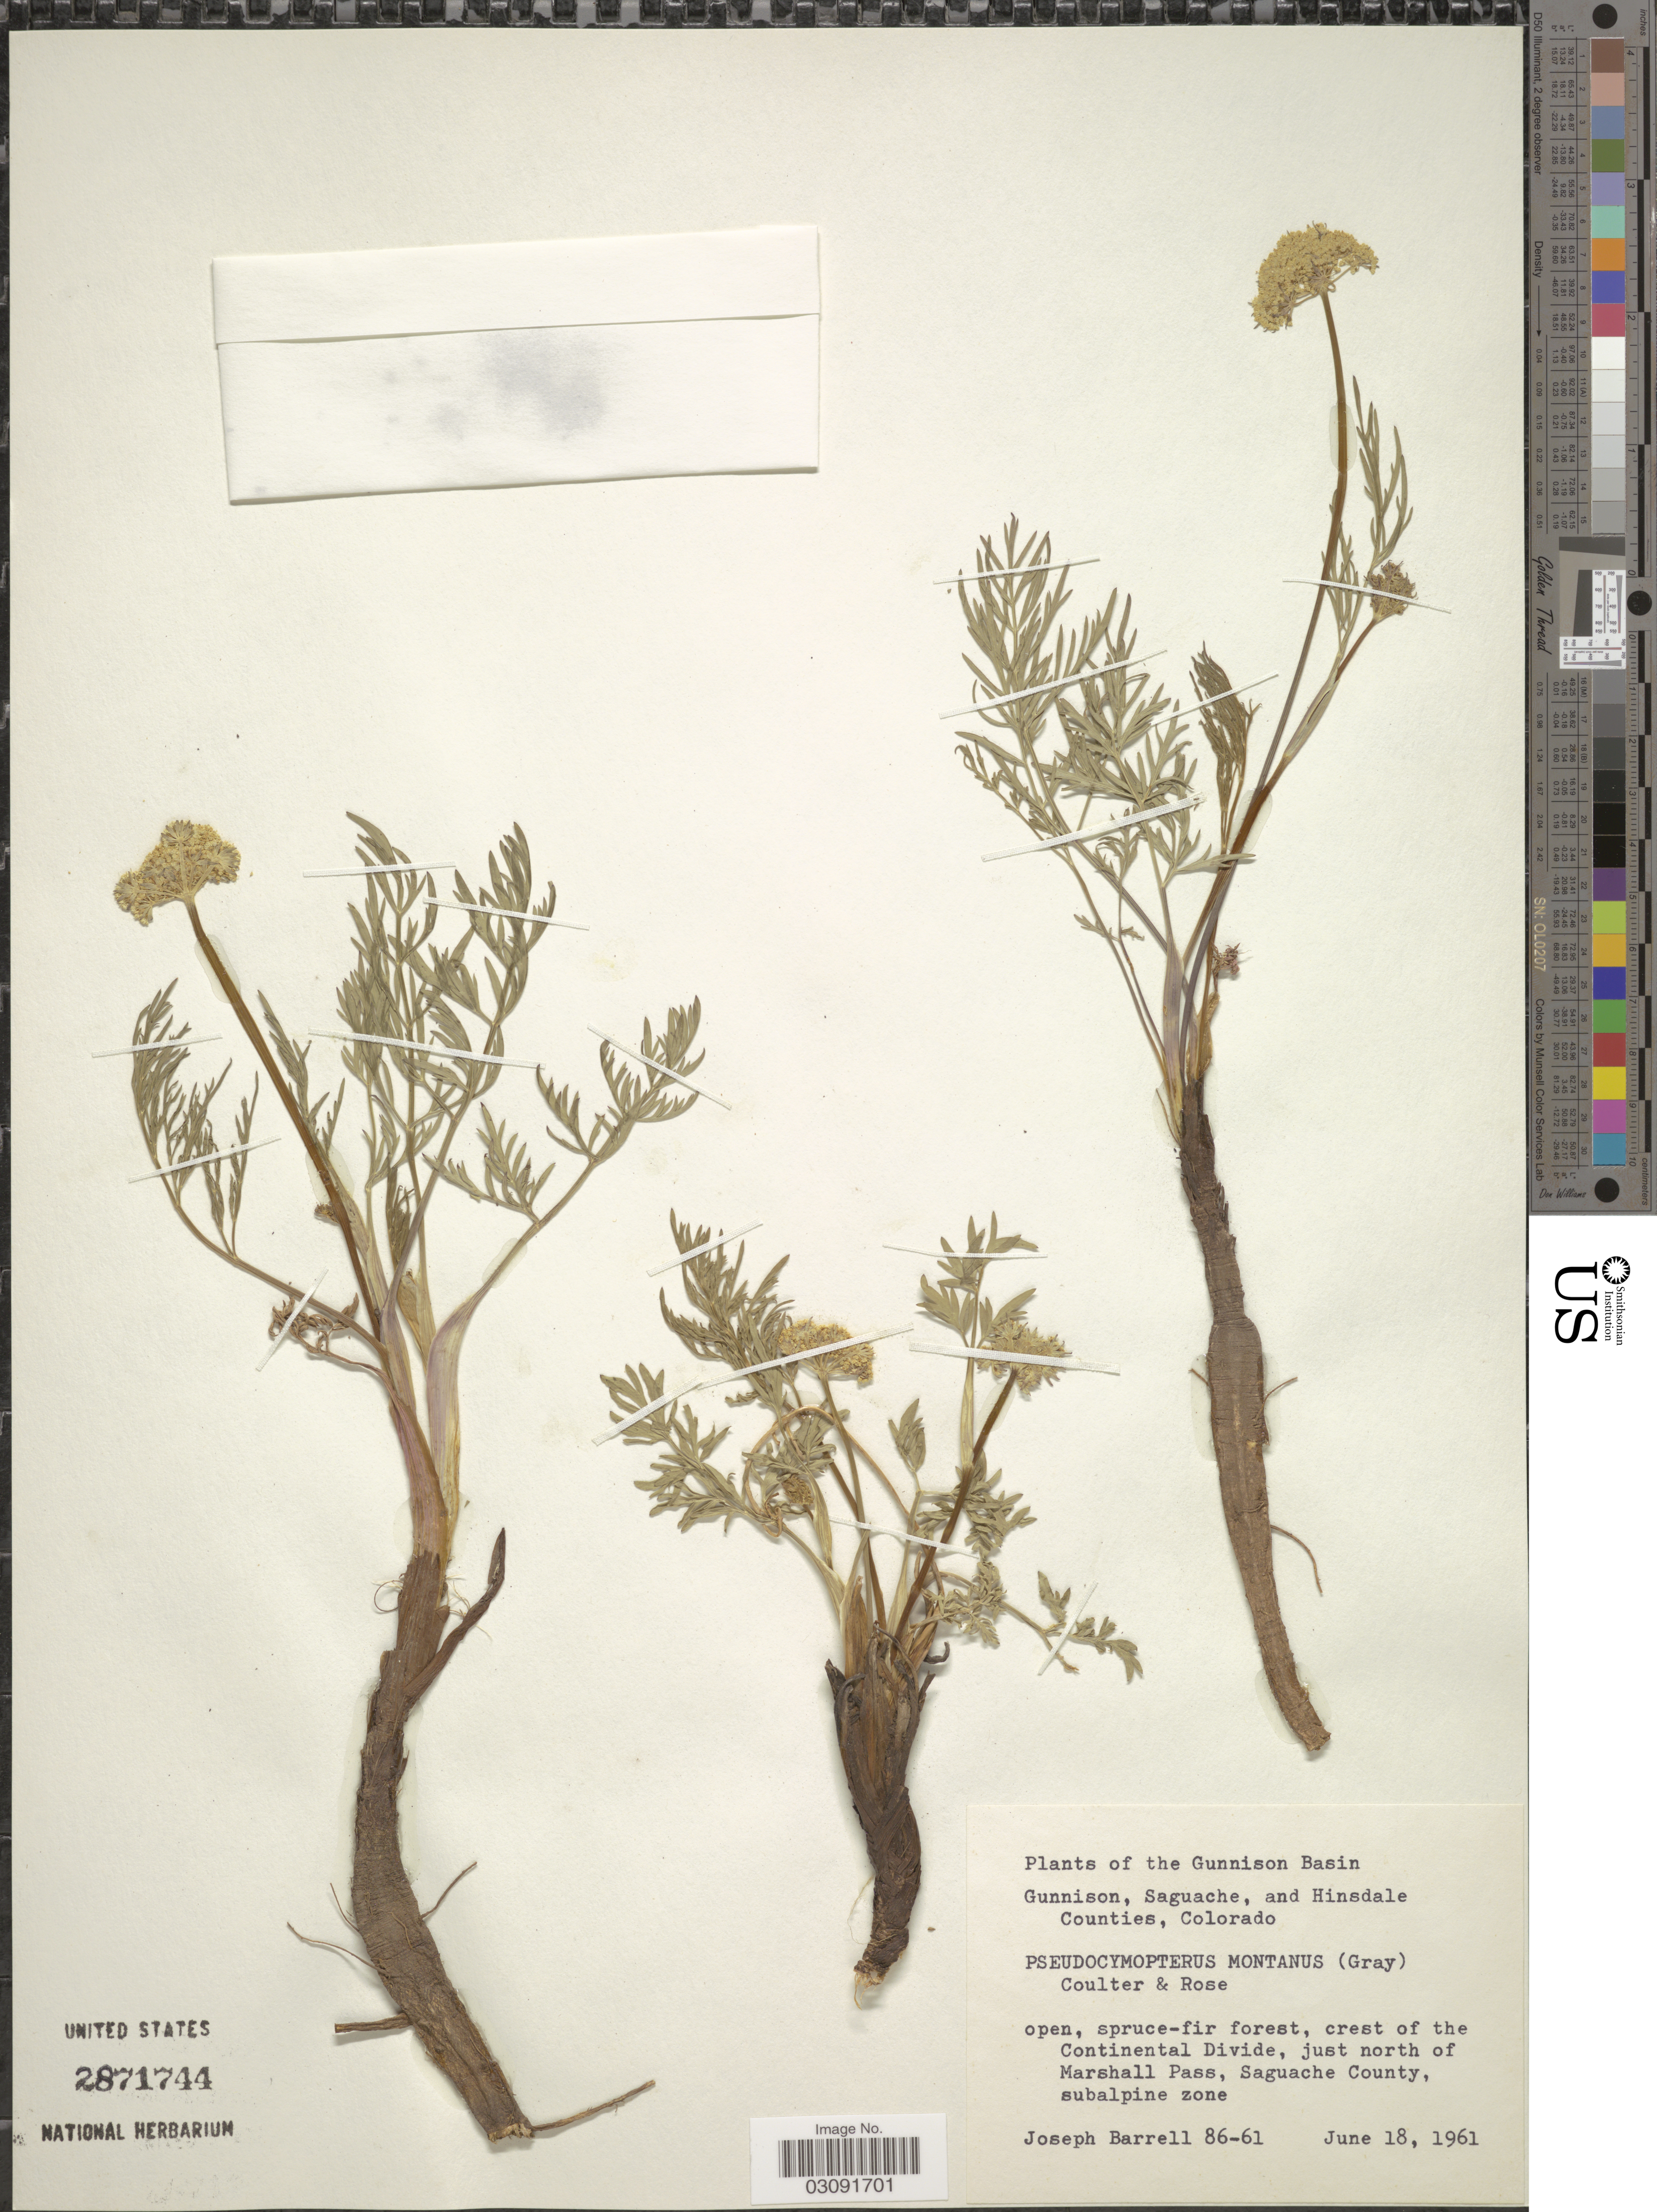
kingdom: Plantae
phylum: Tracheophyta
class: Magnoliopsida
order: Apiales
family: Apiaceae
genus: Pseudocymopterus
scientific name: Pseudocymopterus montanus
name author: (A. Gray) J.M. Coult. & Rose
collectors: J. Barrell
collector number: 86-61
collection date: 1961-06-18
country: United States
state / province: Colorado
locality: The Gunnison Basin, Gunnison, Saguache, and Hinsdale Counties, Colorado, crest of the Continental Divide, just north of Marshall pass, Saguache County, subalpine zone.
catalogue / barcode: US 2871744